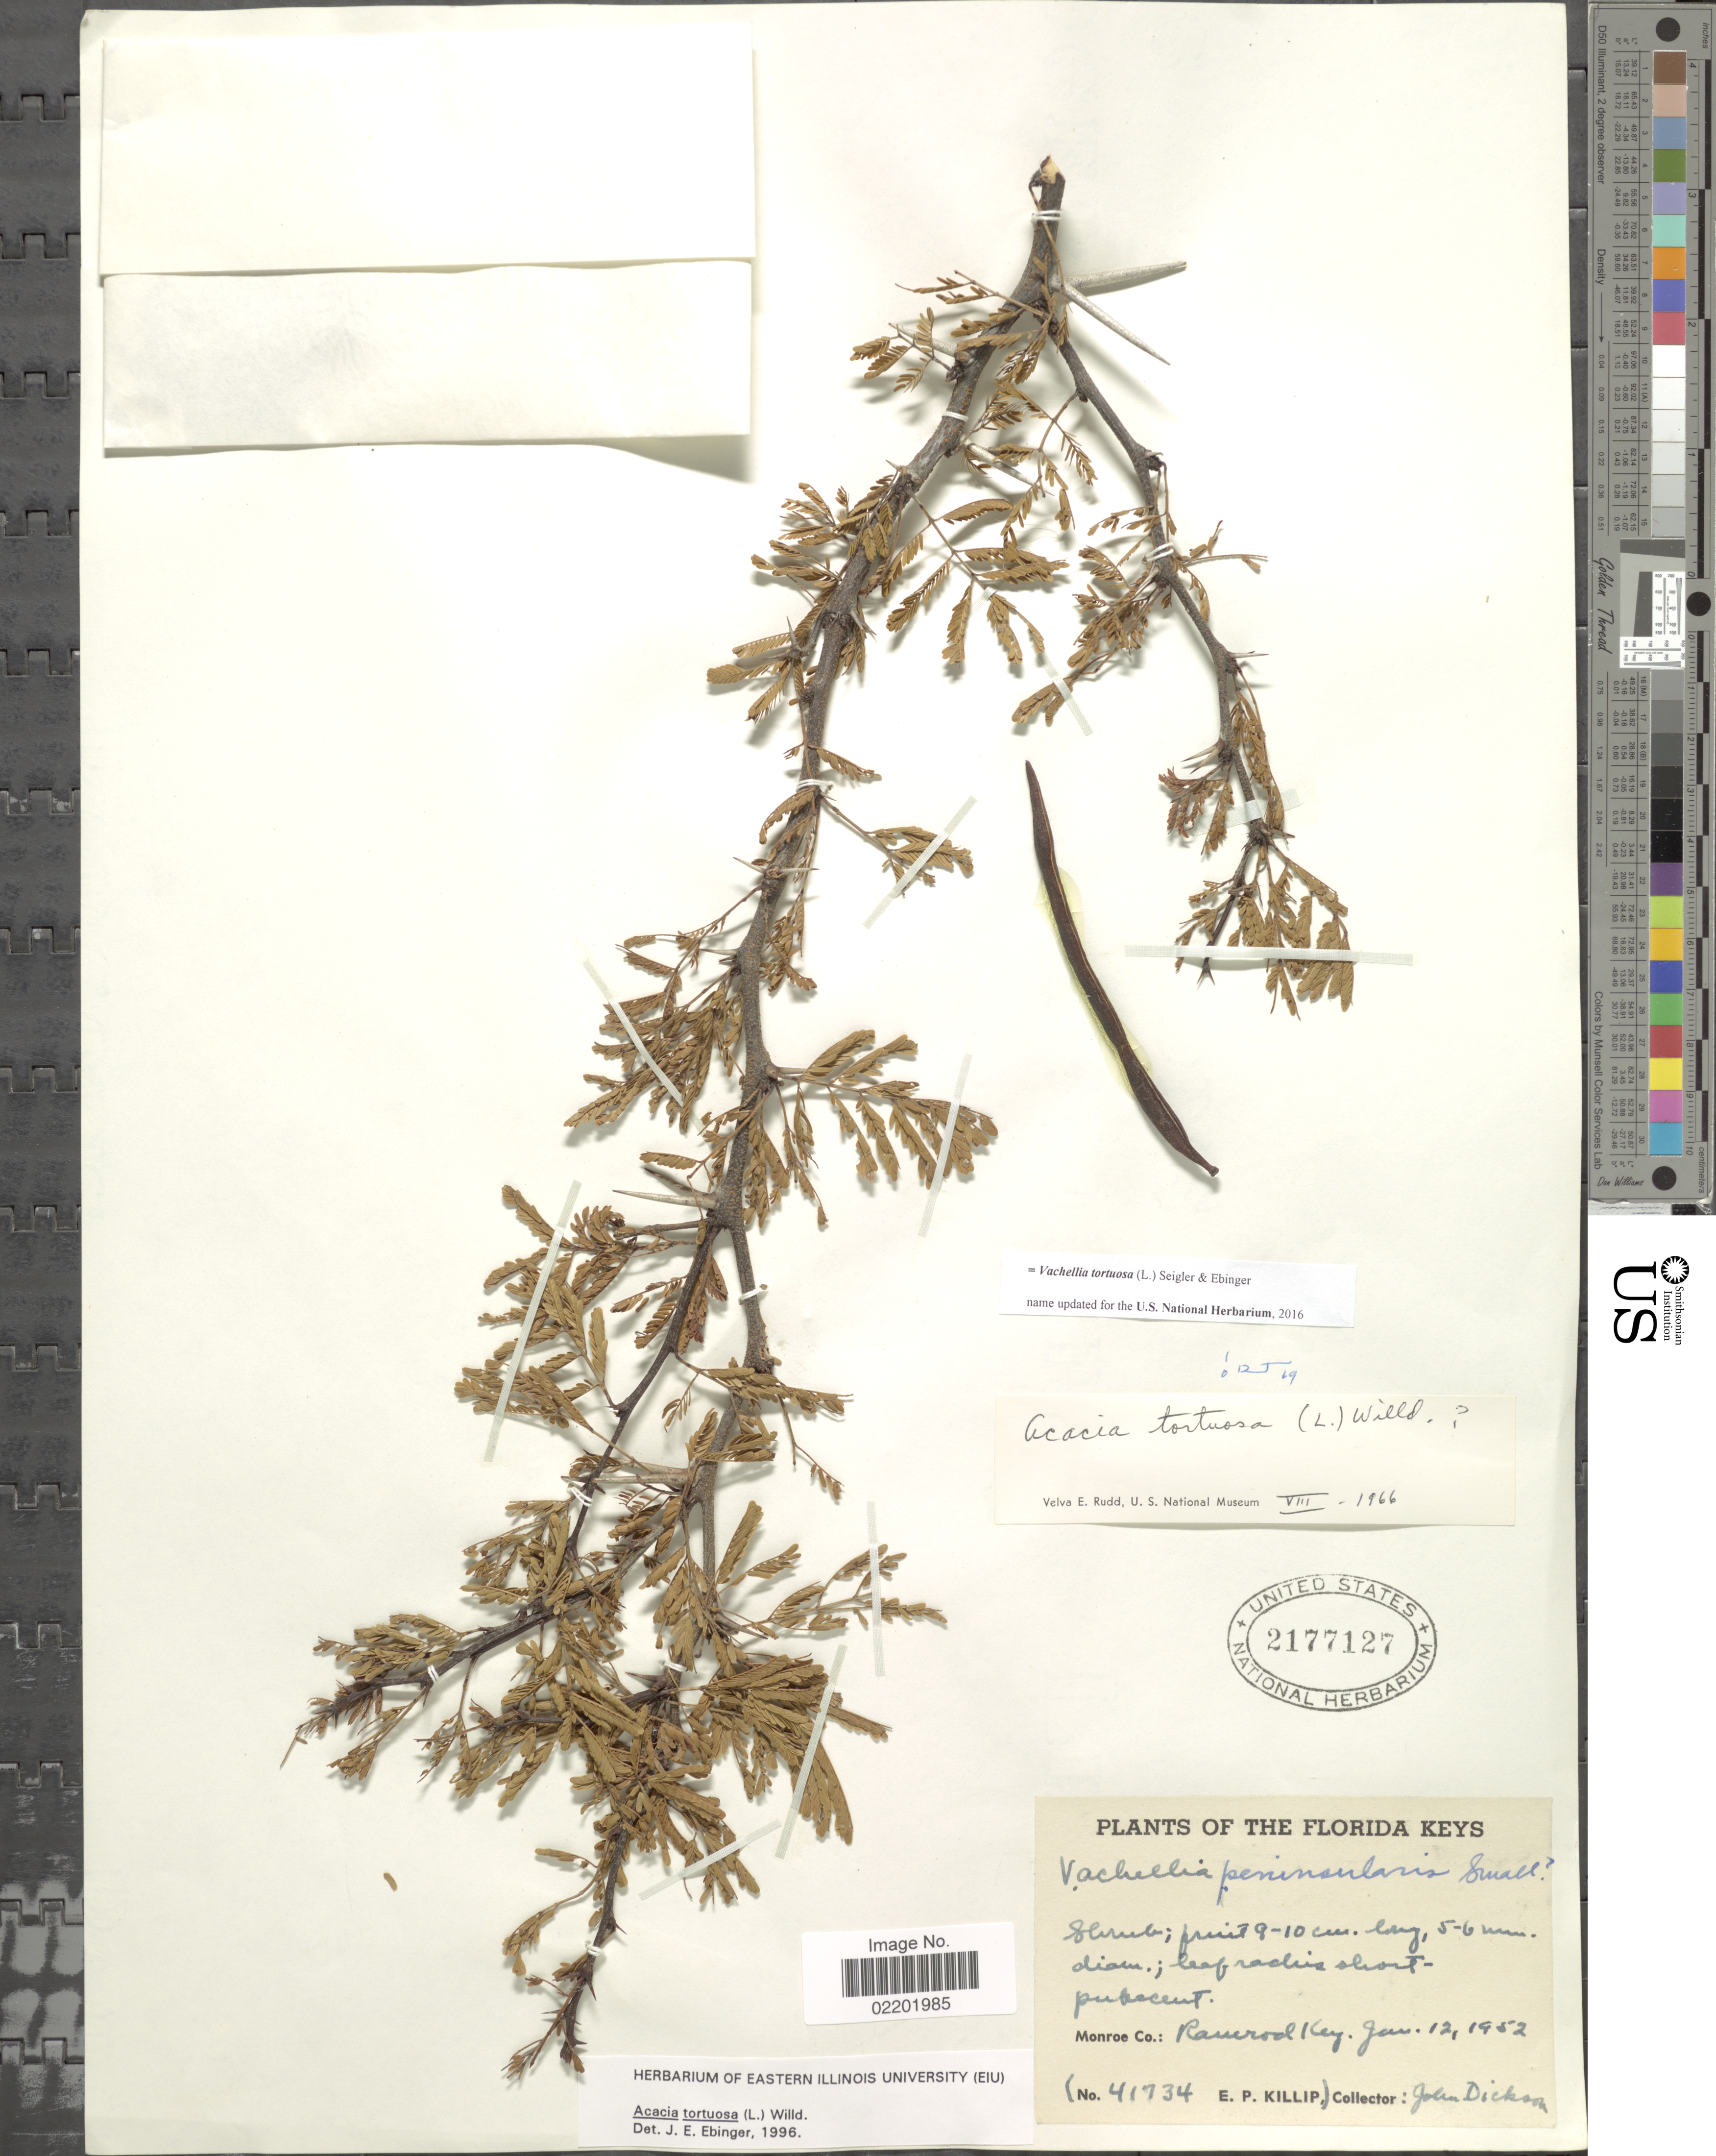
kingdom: Plantae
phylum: Tracheophyta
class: Magnoliopsida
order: Fabales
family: Fabaceae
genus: Vachellia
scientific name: Vachellia tortuosa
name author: (L.) Seigler & Ebinger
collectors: J. Dickson & E. P. Killip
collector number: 41734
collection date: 1952-01-12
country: United States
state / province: Florida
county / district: Monroe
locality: Florida Keys, Monroe Co., Ramrod Key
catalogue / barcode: US 2177127